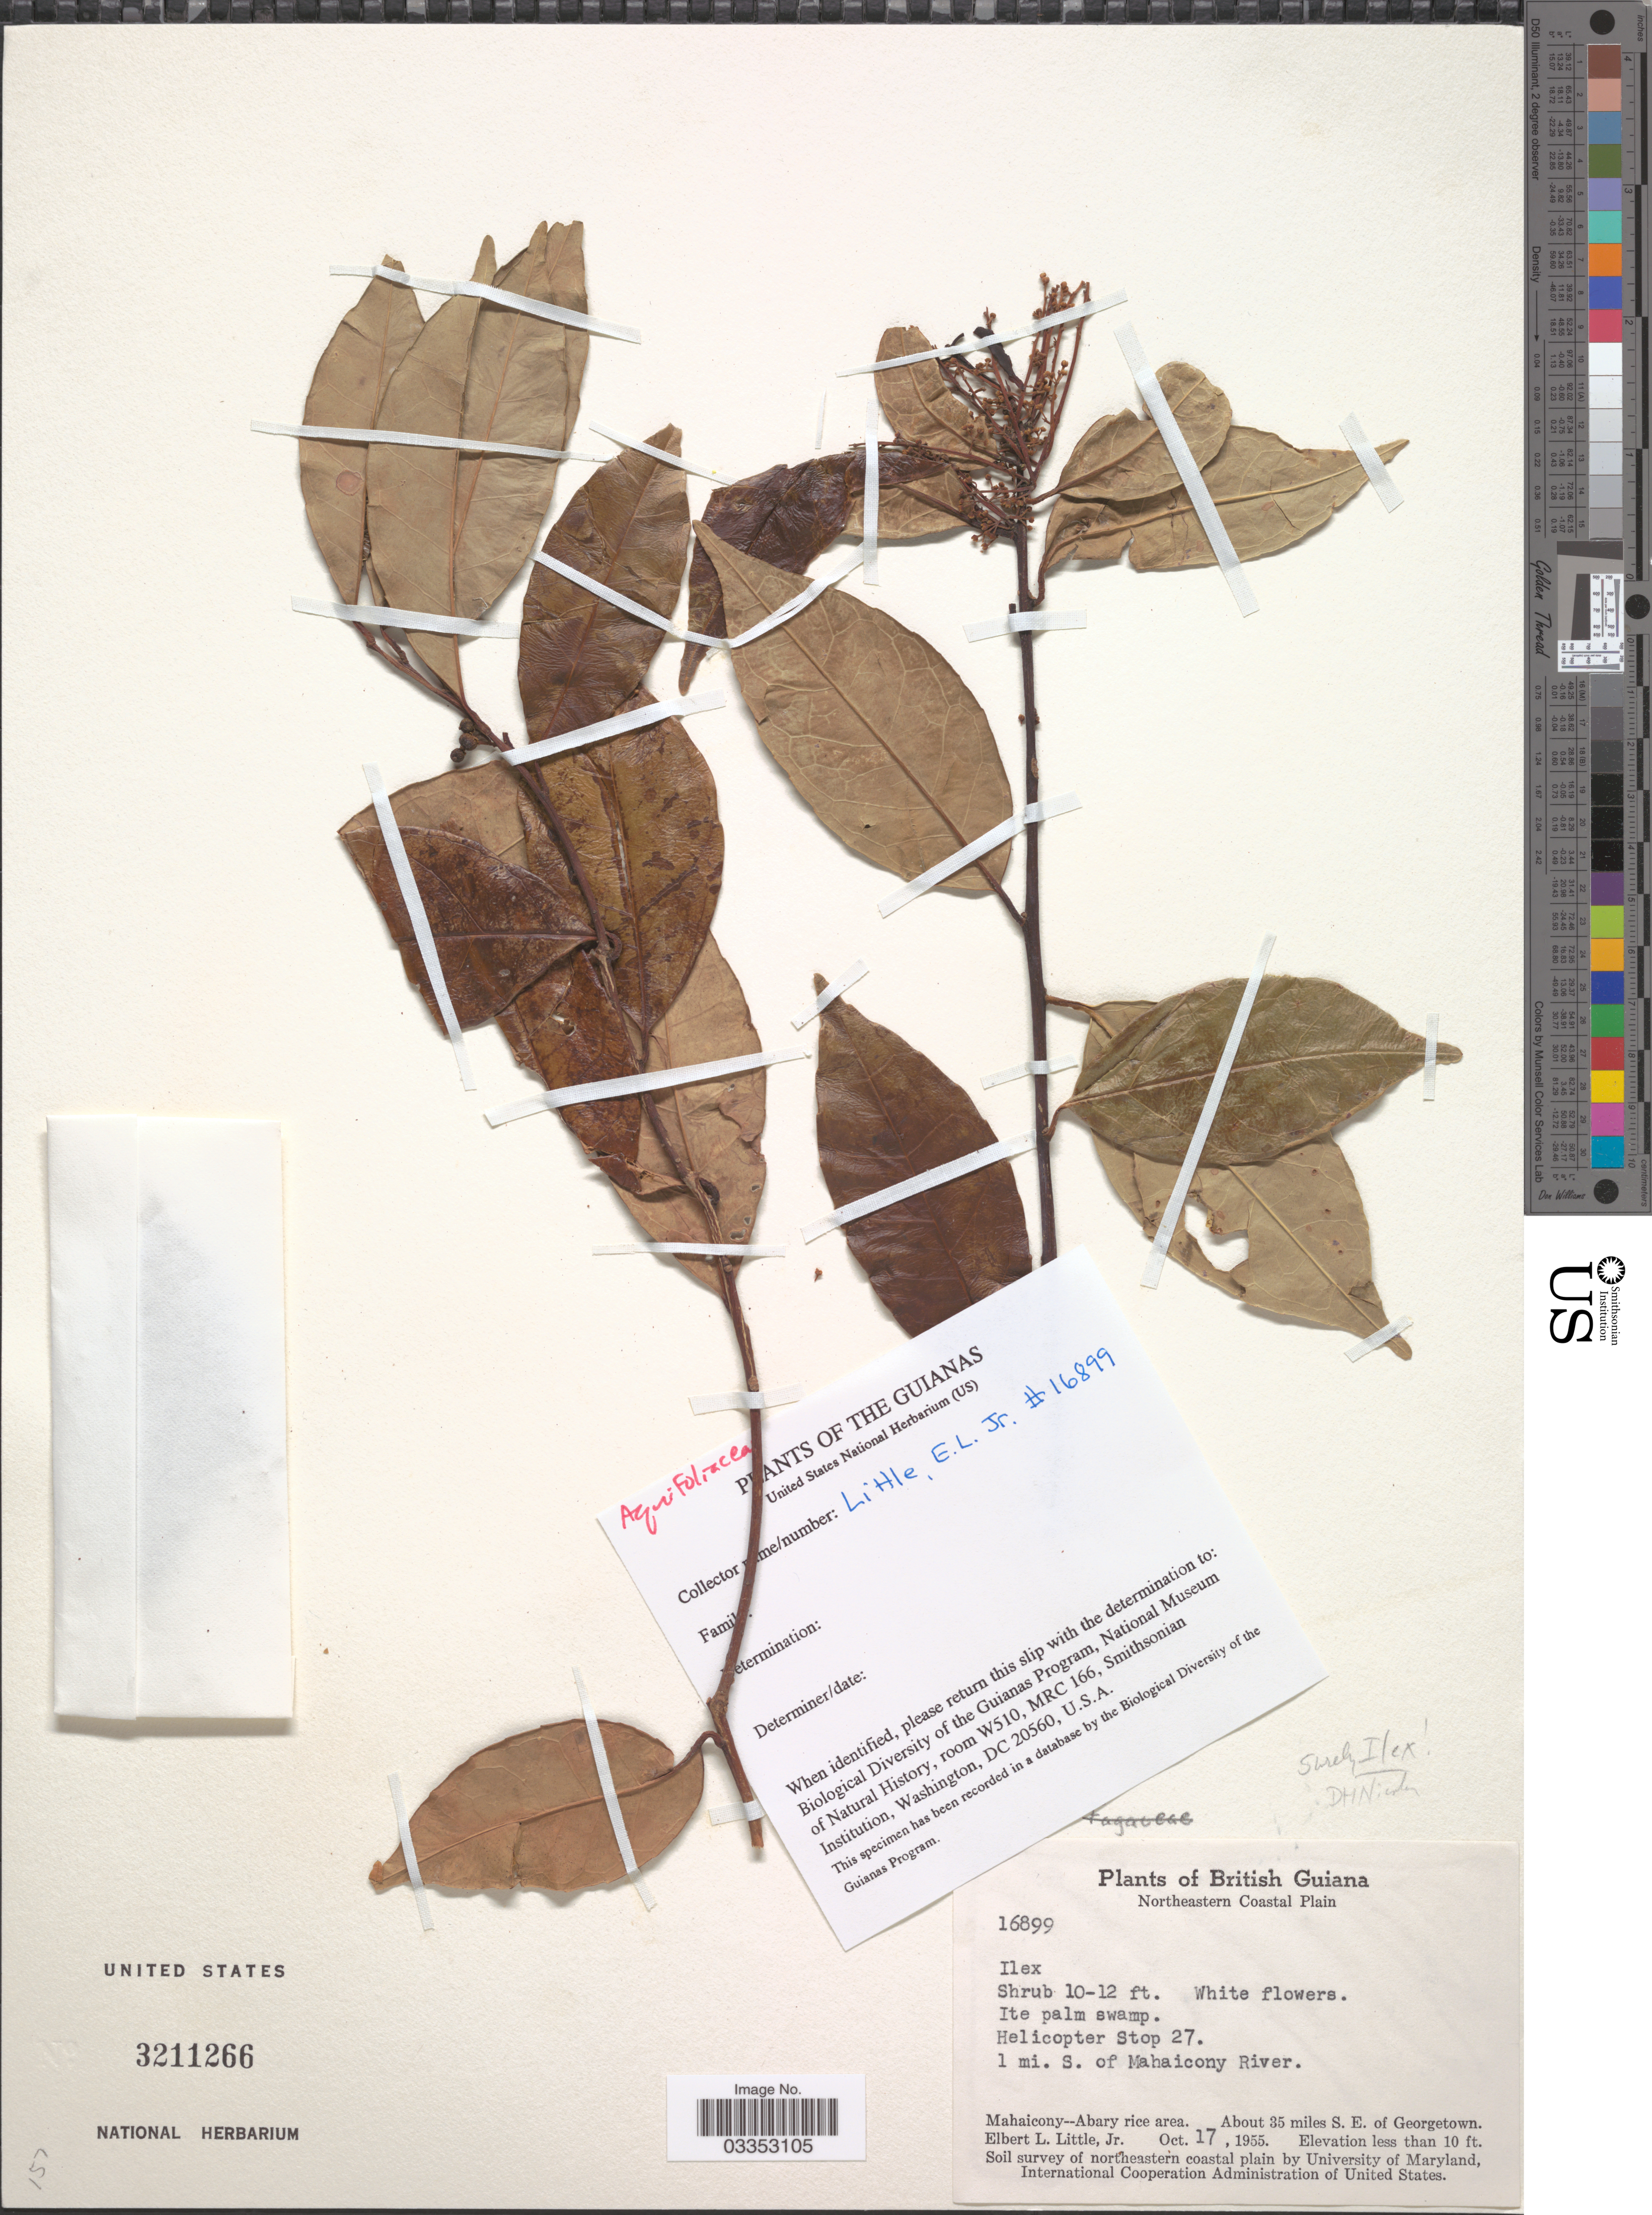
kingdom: Plantae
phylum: Tracheophyta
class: Magnoliopsida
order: Aquifoliales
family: Aquifoliaceae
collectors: E. L. Little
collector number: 16899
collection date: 1955-10-17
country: Guyana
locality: British Guiana. Northeastern Coastal Plain. Ite palm swamp. Helicopter Stop 27. 1 mi. S. of Mahaicony River. Mahaicony--Abary rice area. About 35 miles S. E. of Georgetown.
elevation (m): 3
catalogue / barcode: US 3211266